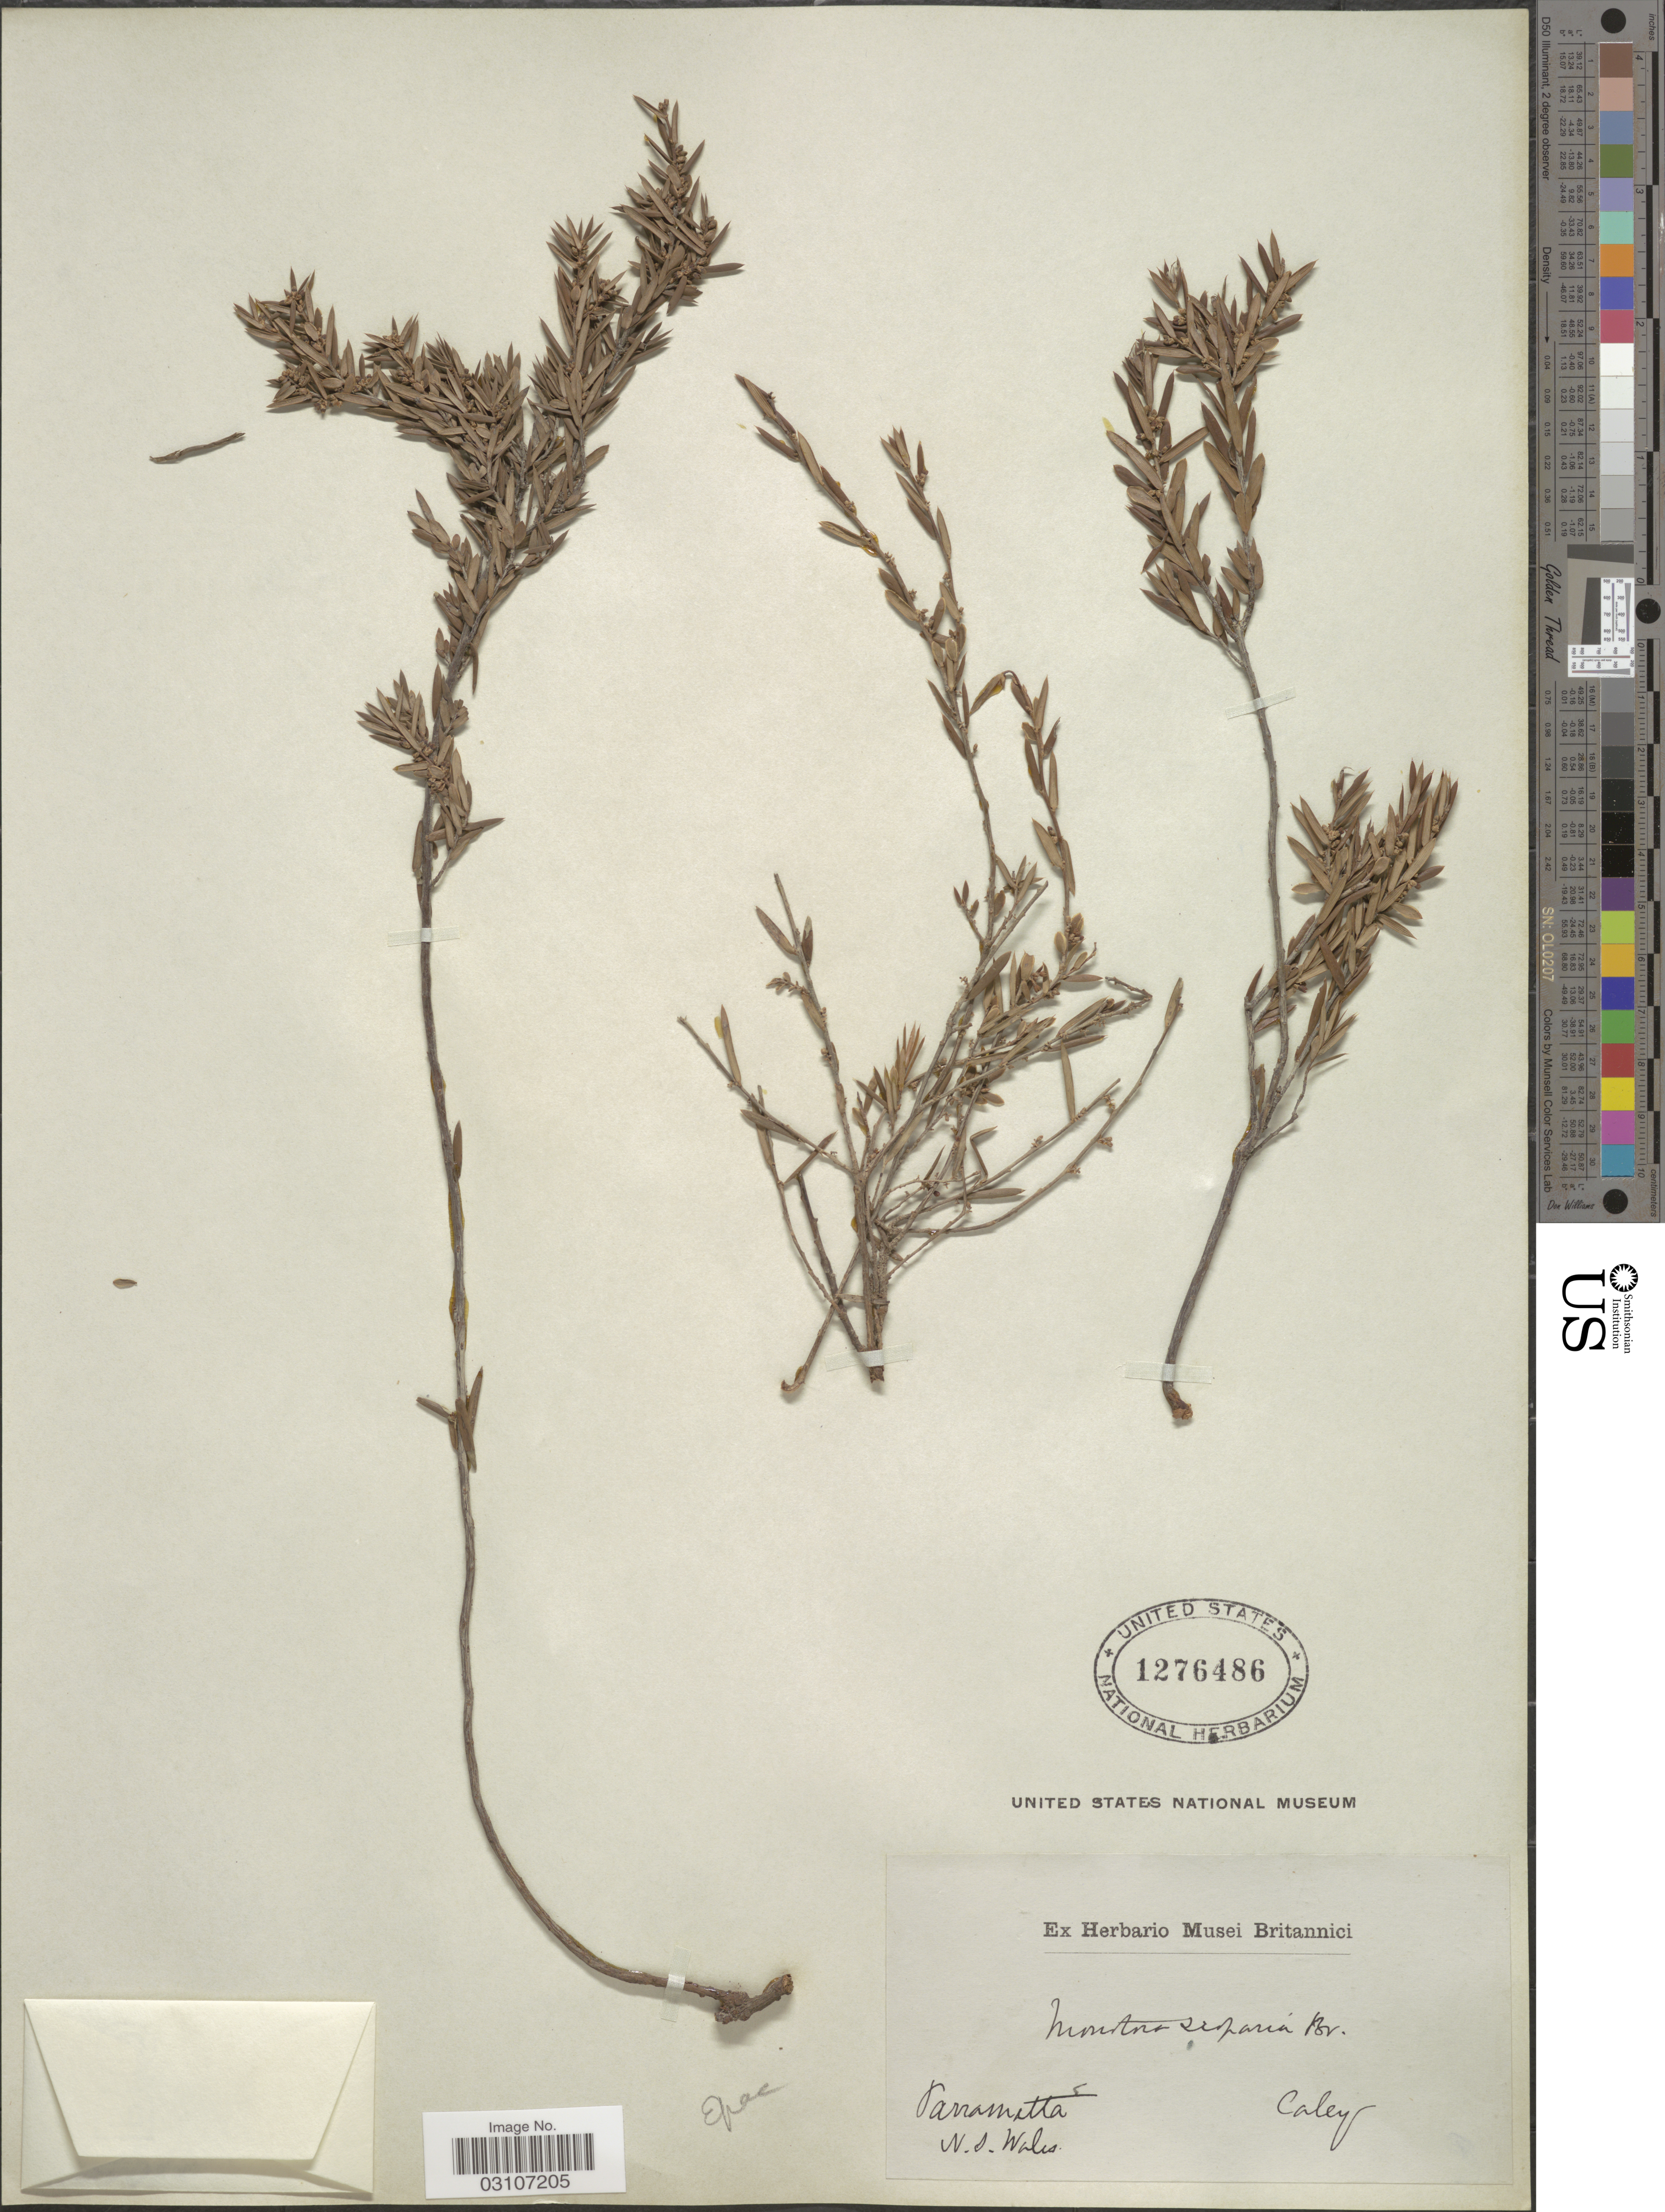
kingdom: Plantae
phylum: Tracheophyta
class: Magnoliopsida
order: Ericales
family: Ericaceae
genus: Monotoca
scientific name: Monotoca scoparia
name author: (Sm.) R. Br.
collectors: -. Caley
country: Australia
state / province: New South Wales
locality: Parrametta. N.S.Wales.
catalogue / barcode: US 1276486